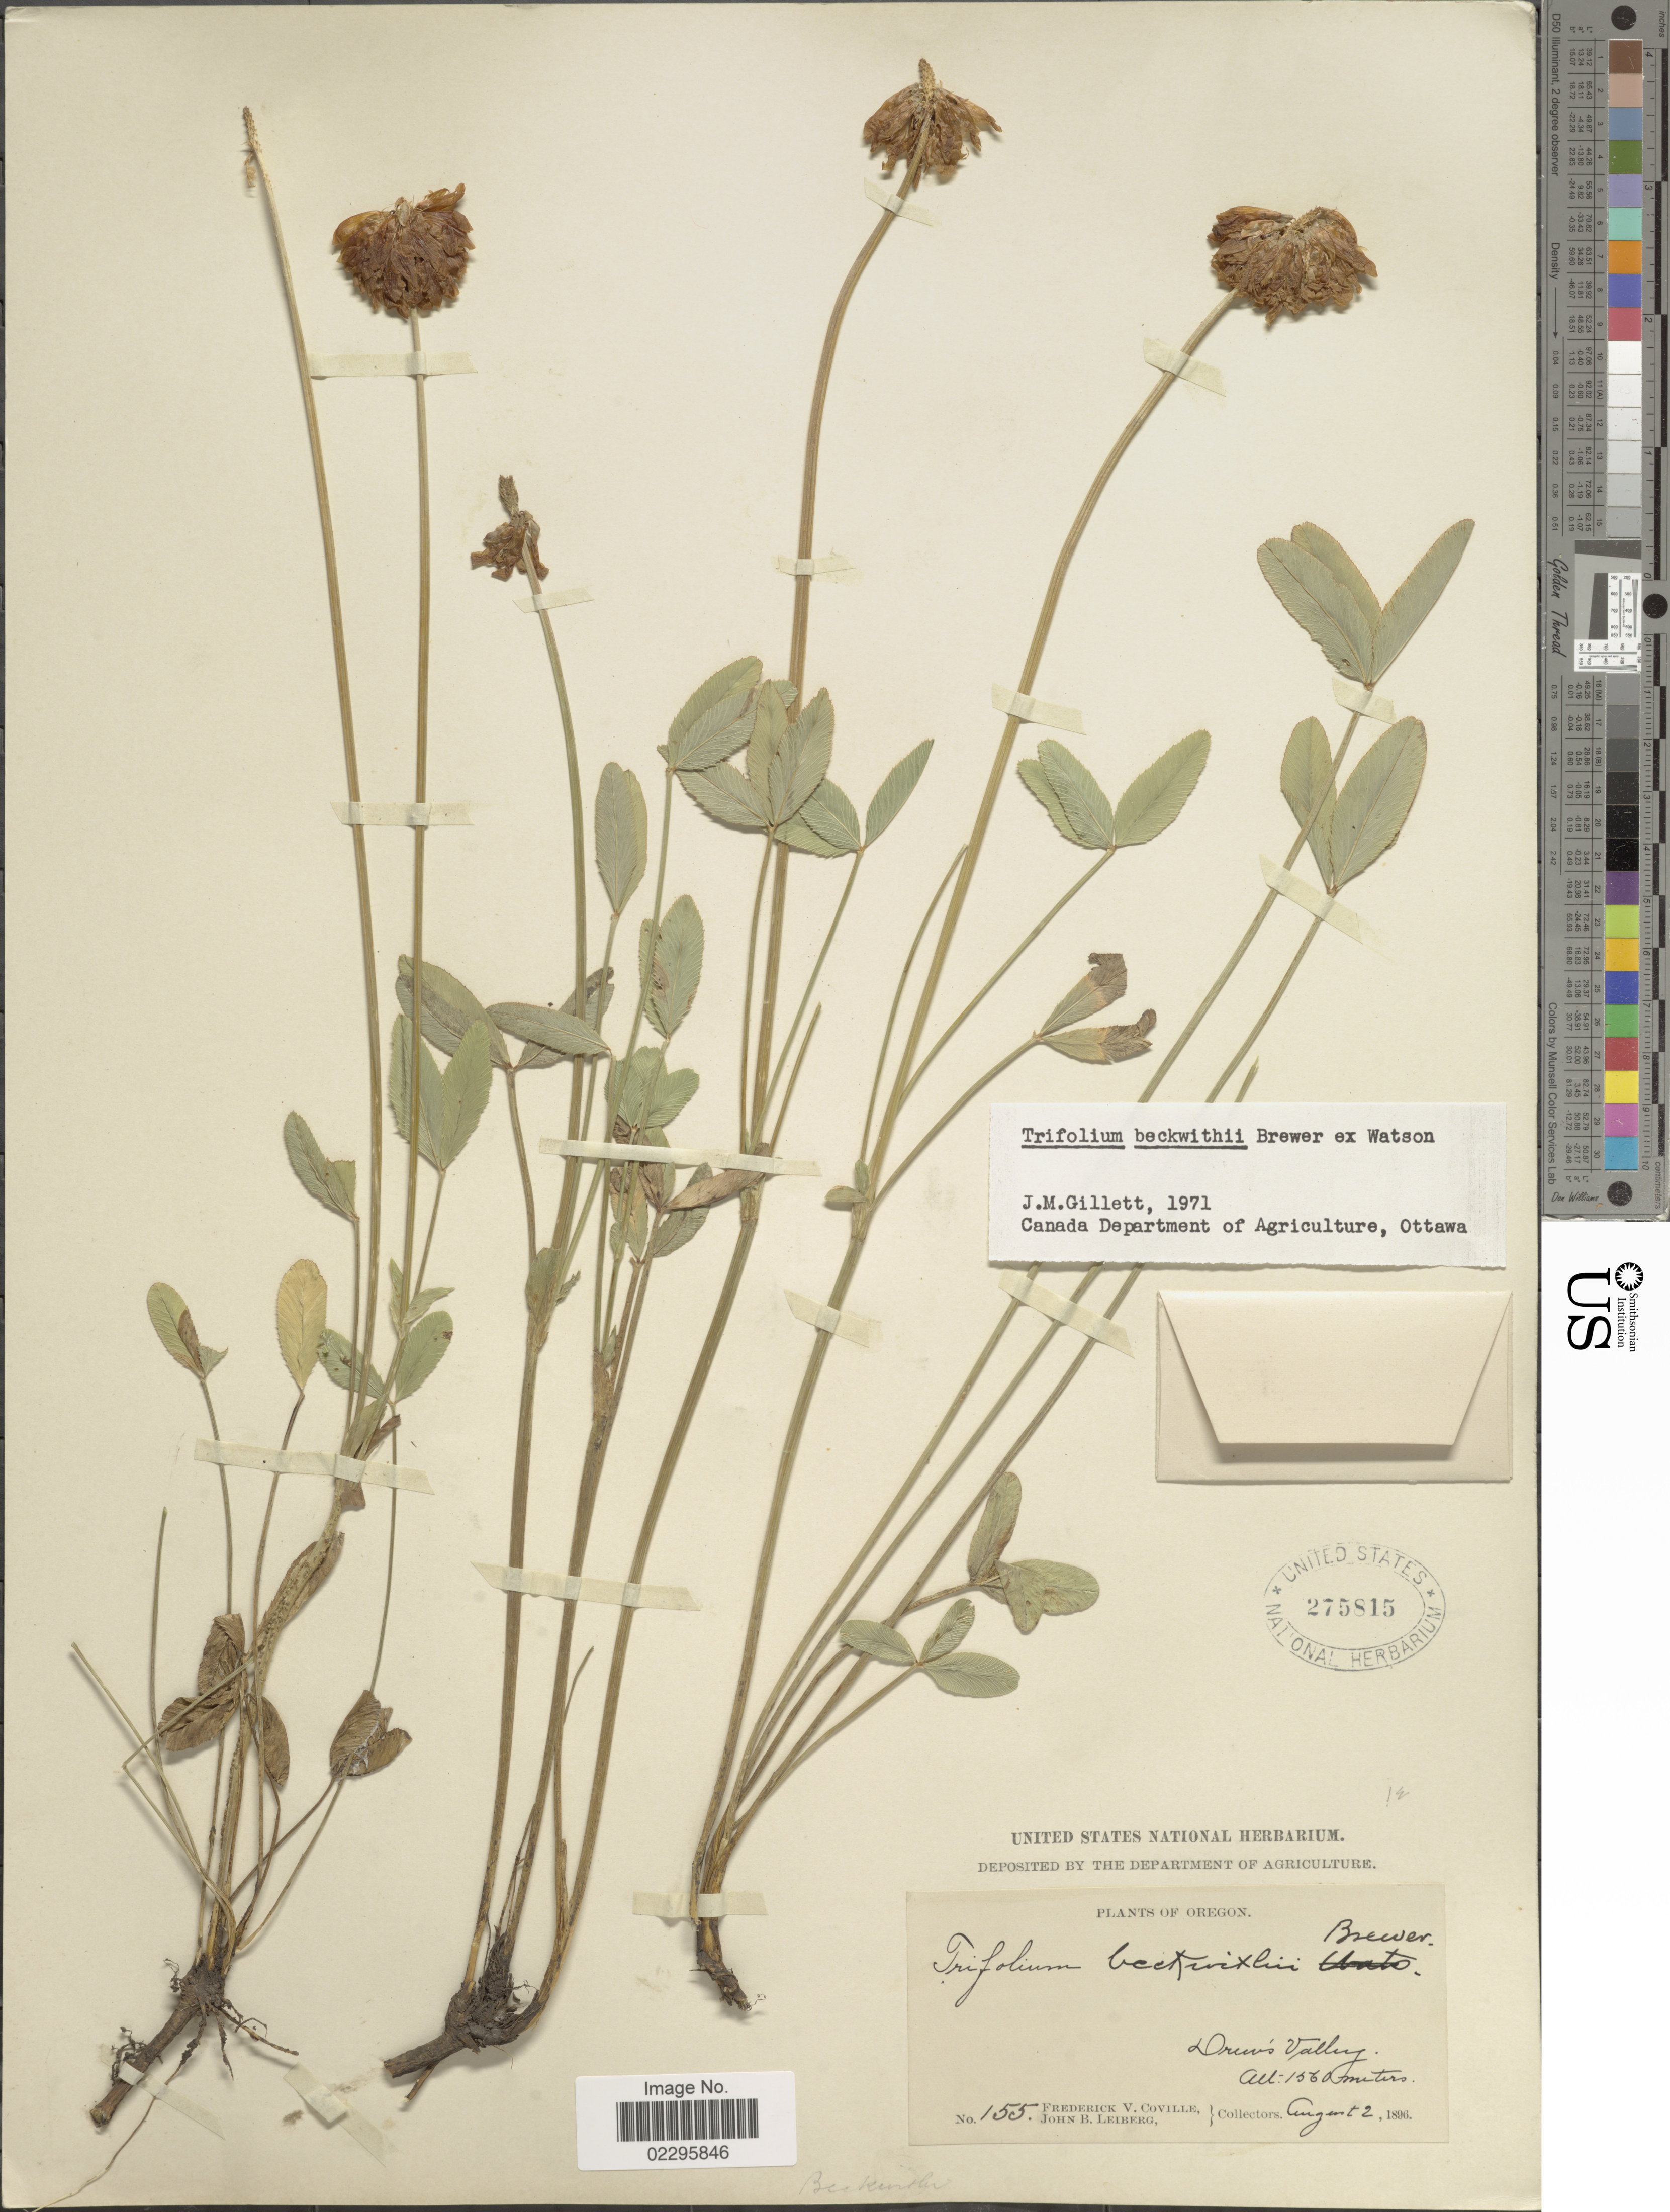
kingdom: Plantae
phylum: Tracheophyta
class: Magnoliopsida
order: Fabales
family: Fabaceae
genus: Trifolium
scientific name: Trifolium beckwithii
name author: S. Watson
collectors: F. V. Coville & J. B. Leiberg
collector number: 155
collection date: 1896-08-02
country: United States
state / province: Oregon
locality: Drew's Valley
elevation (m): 1560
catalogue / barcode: US 275815